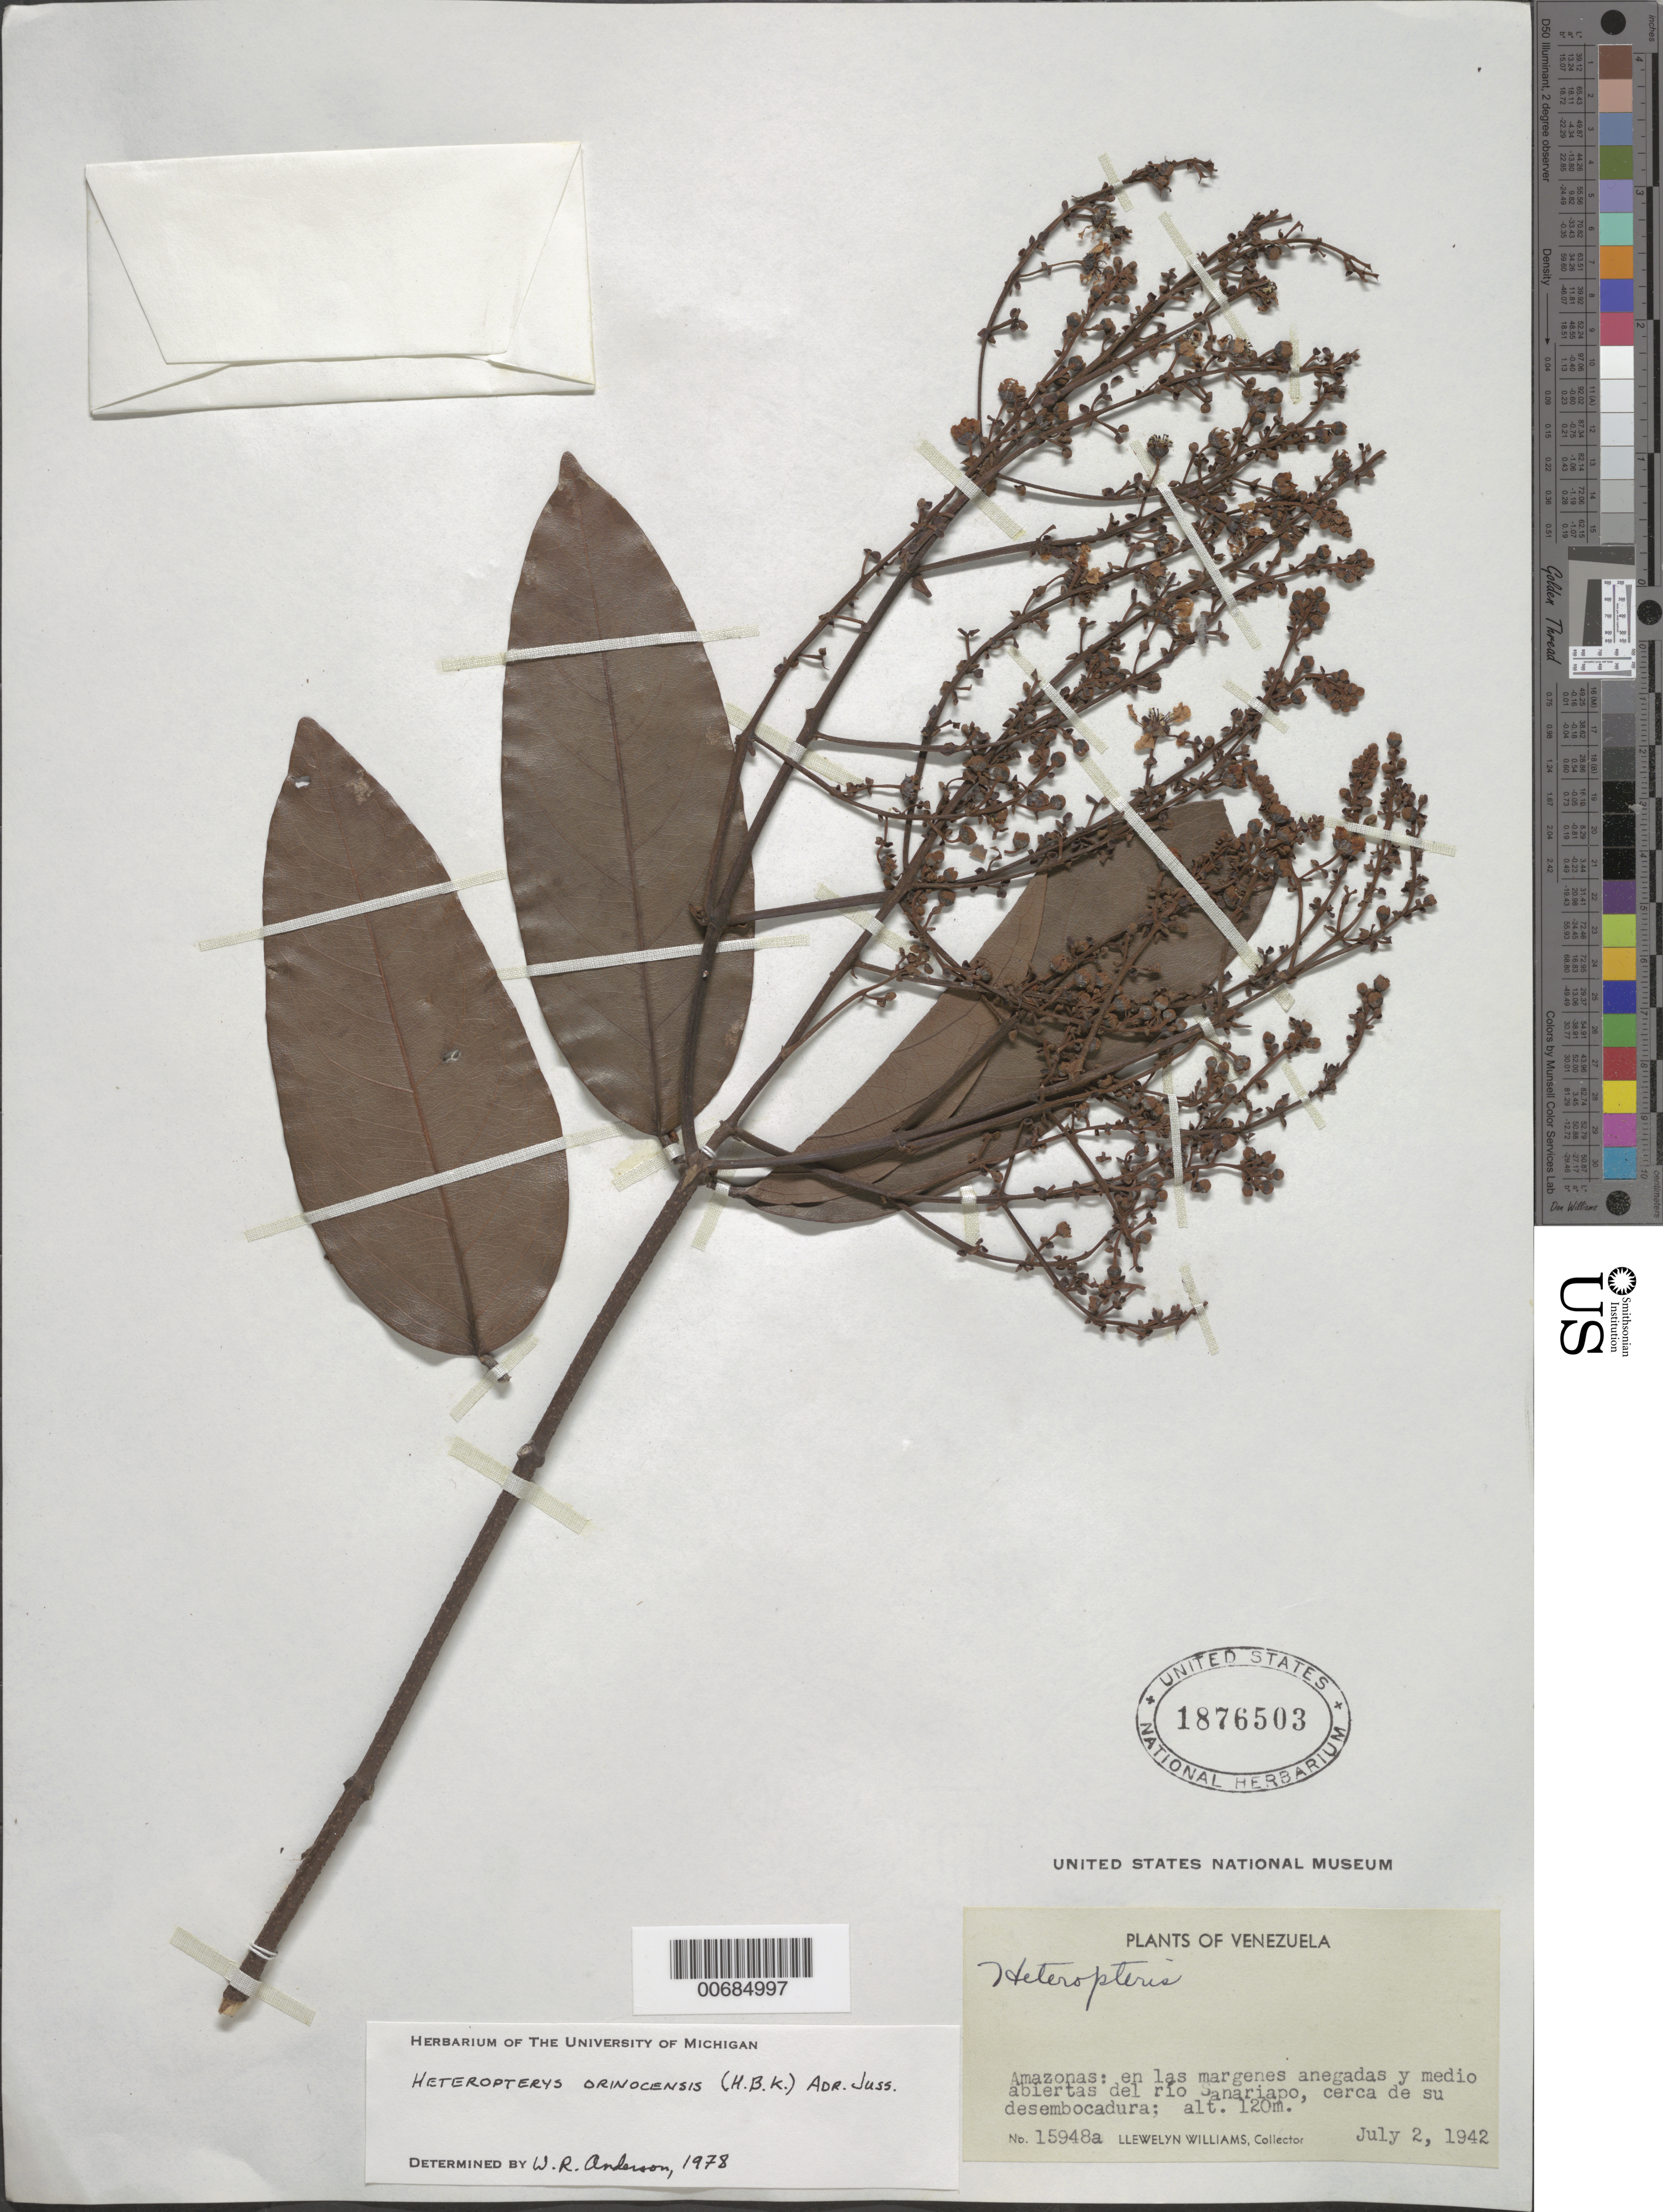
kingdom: Plantae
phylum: Tracheophyta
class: Magnoliopsida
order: Malpighiales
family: Malpighiaceae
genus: Heteropterys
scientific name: Heteropterys orinocensis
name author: (Kunth) A. Juss.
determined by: Anderson, W. R., (MICH), University of Michigan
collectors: Ll. Williams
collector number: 15948 a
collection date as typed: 2-Jul-42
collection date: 1942-07-02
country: Venezuela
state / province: Amazonas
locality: Río Sanariapo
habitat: Margenes anegadas ye medio biertas del río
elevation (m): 120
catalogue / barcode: US 1876503